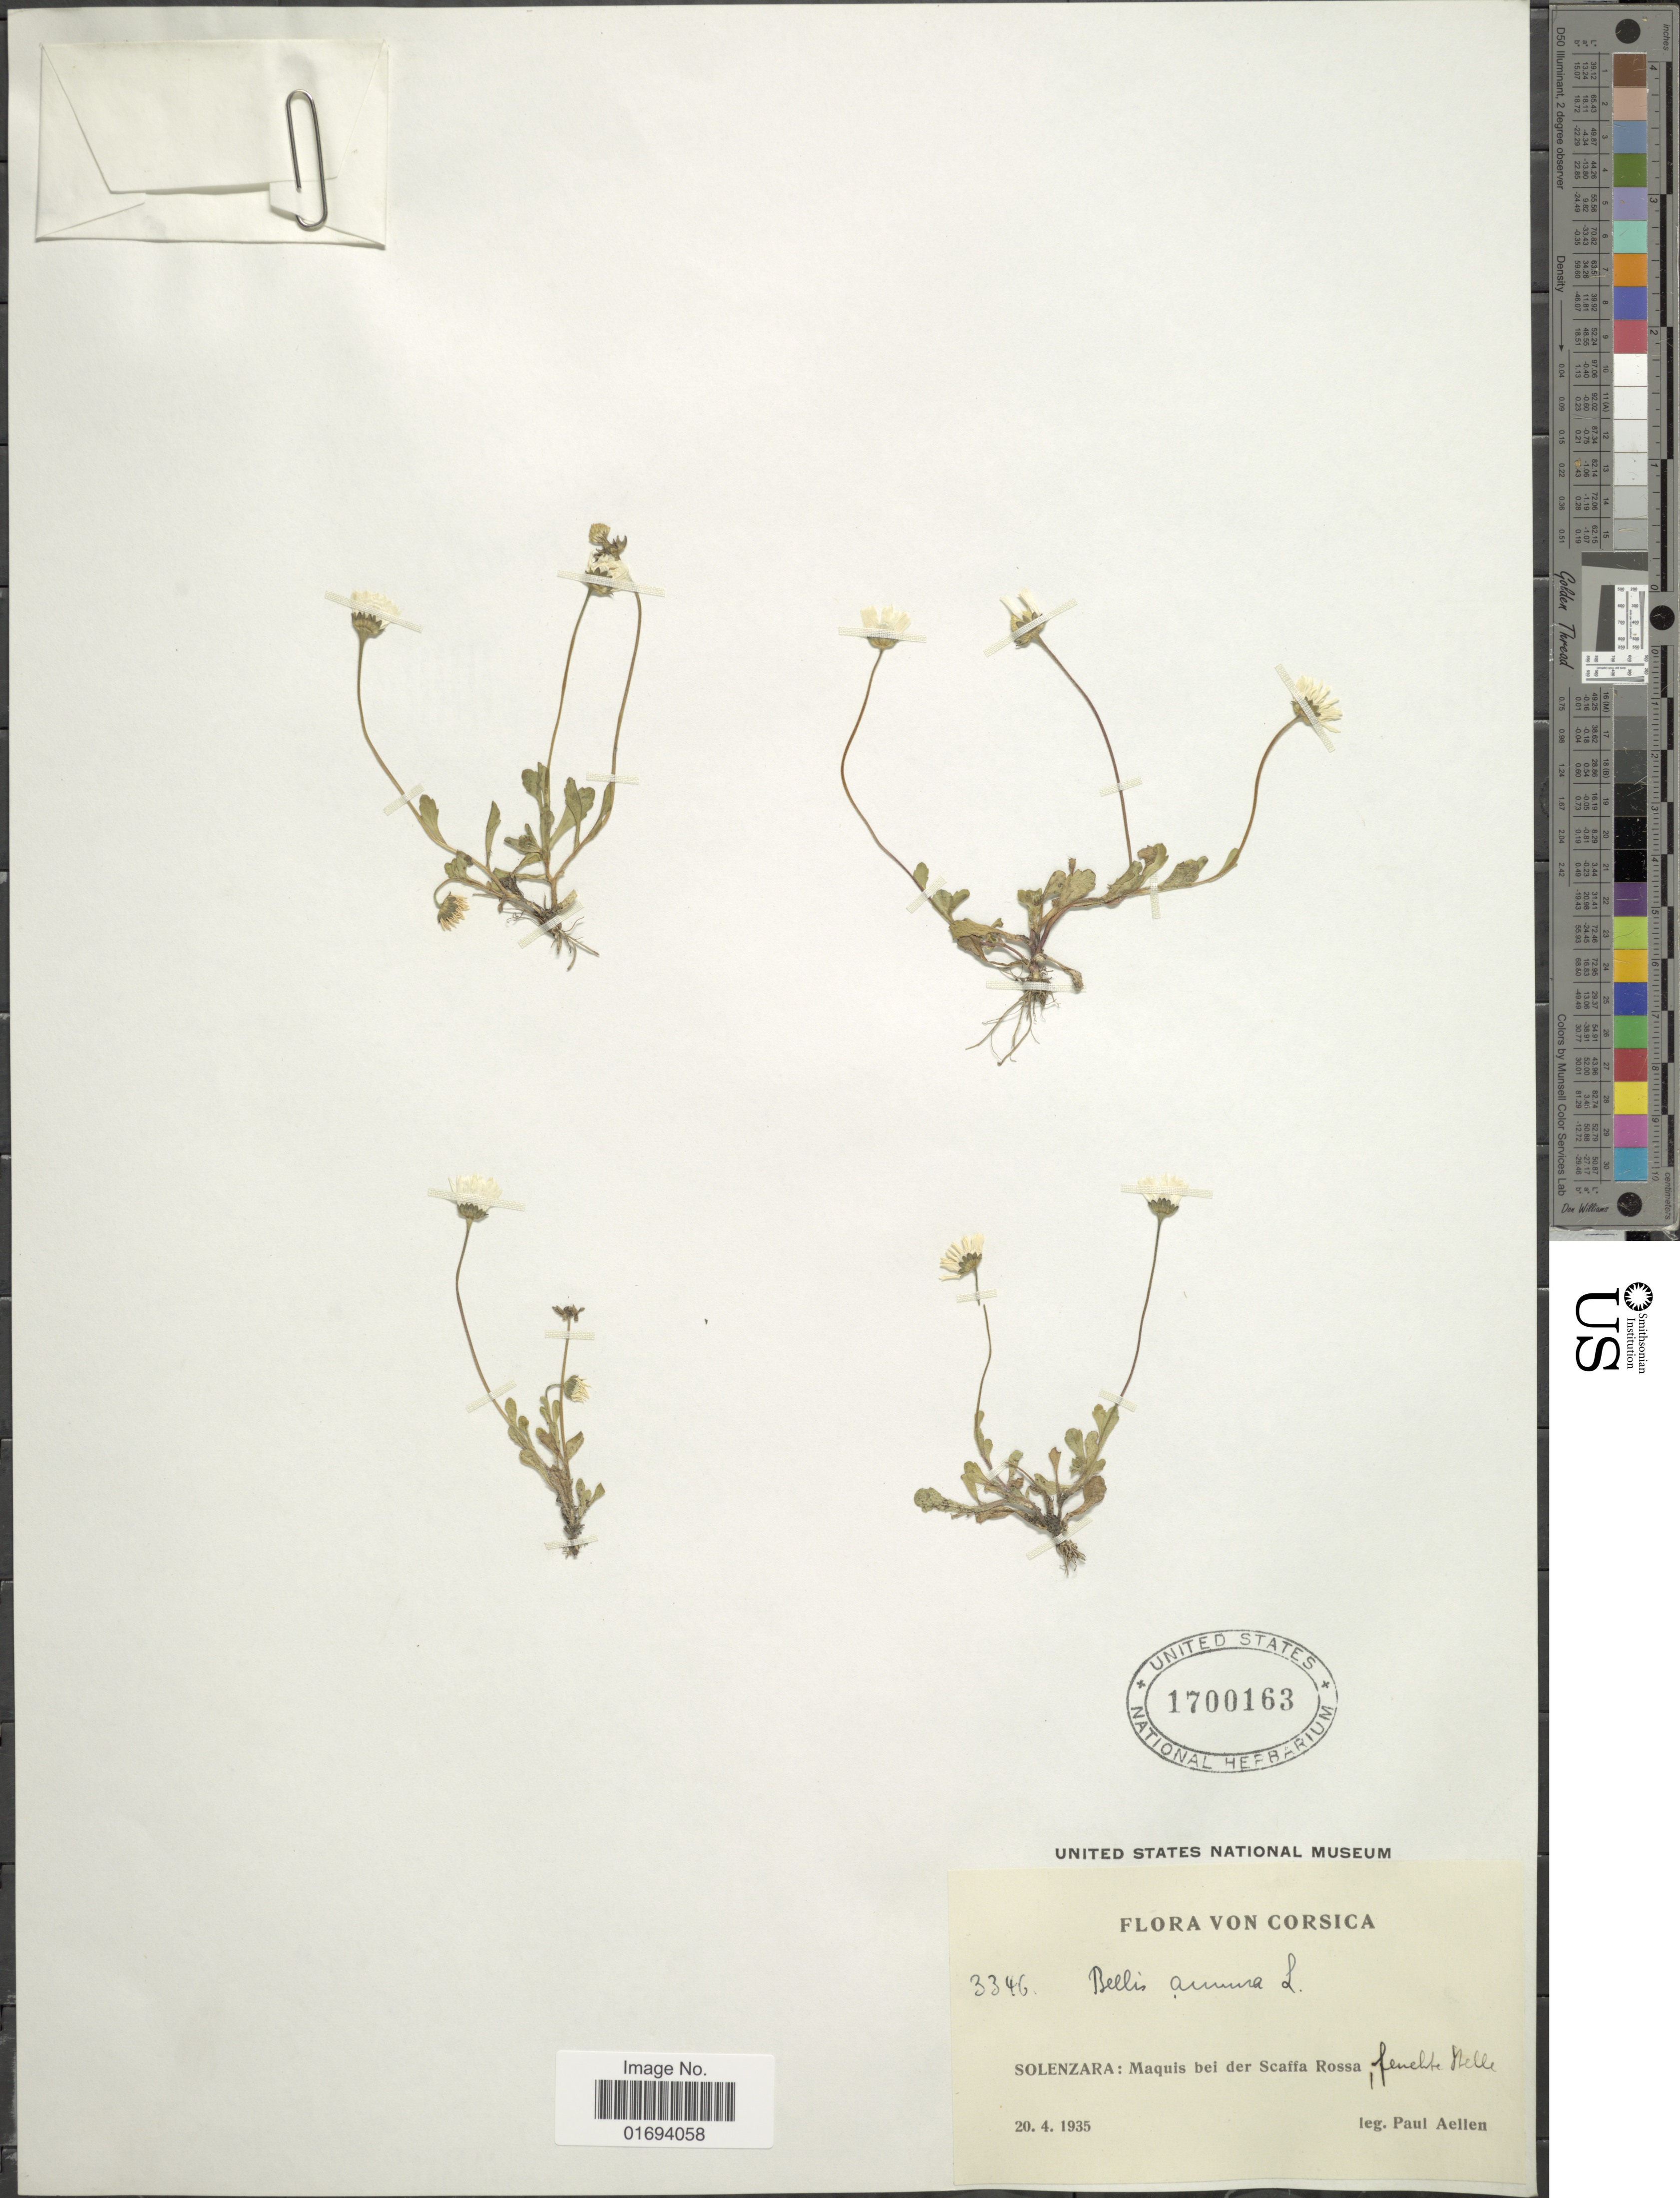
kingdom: Plantae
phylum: Tracheophyta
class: Magnoliopsida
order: Asterales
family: Asteraceae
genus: Bellis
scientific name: Bellis annua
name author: L.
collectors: P. Aellen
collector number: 3346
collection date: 1935-04-20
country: France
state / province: Corsica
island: Corse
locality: Corsica Solenzara: Maquis bei der Scaffa Rossa, fenelte Nelle [interpreted]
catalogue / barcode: US 1700163